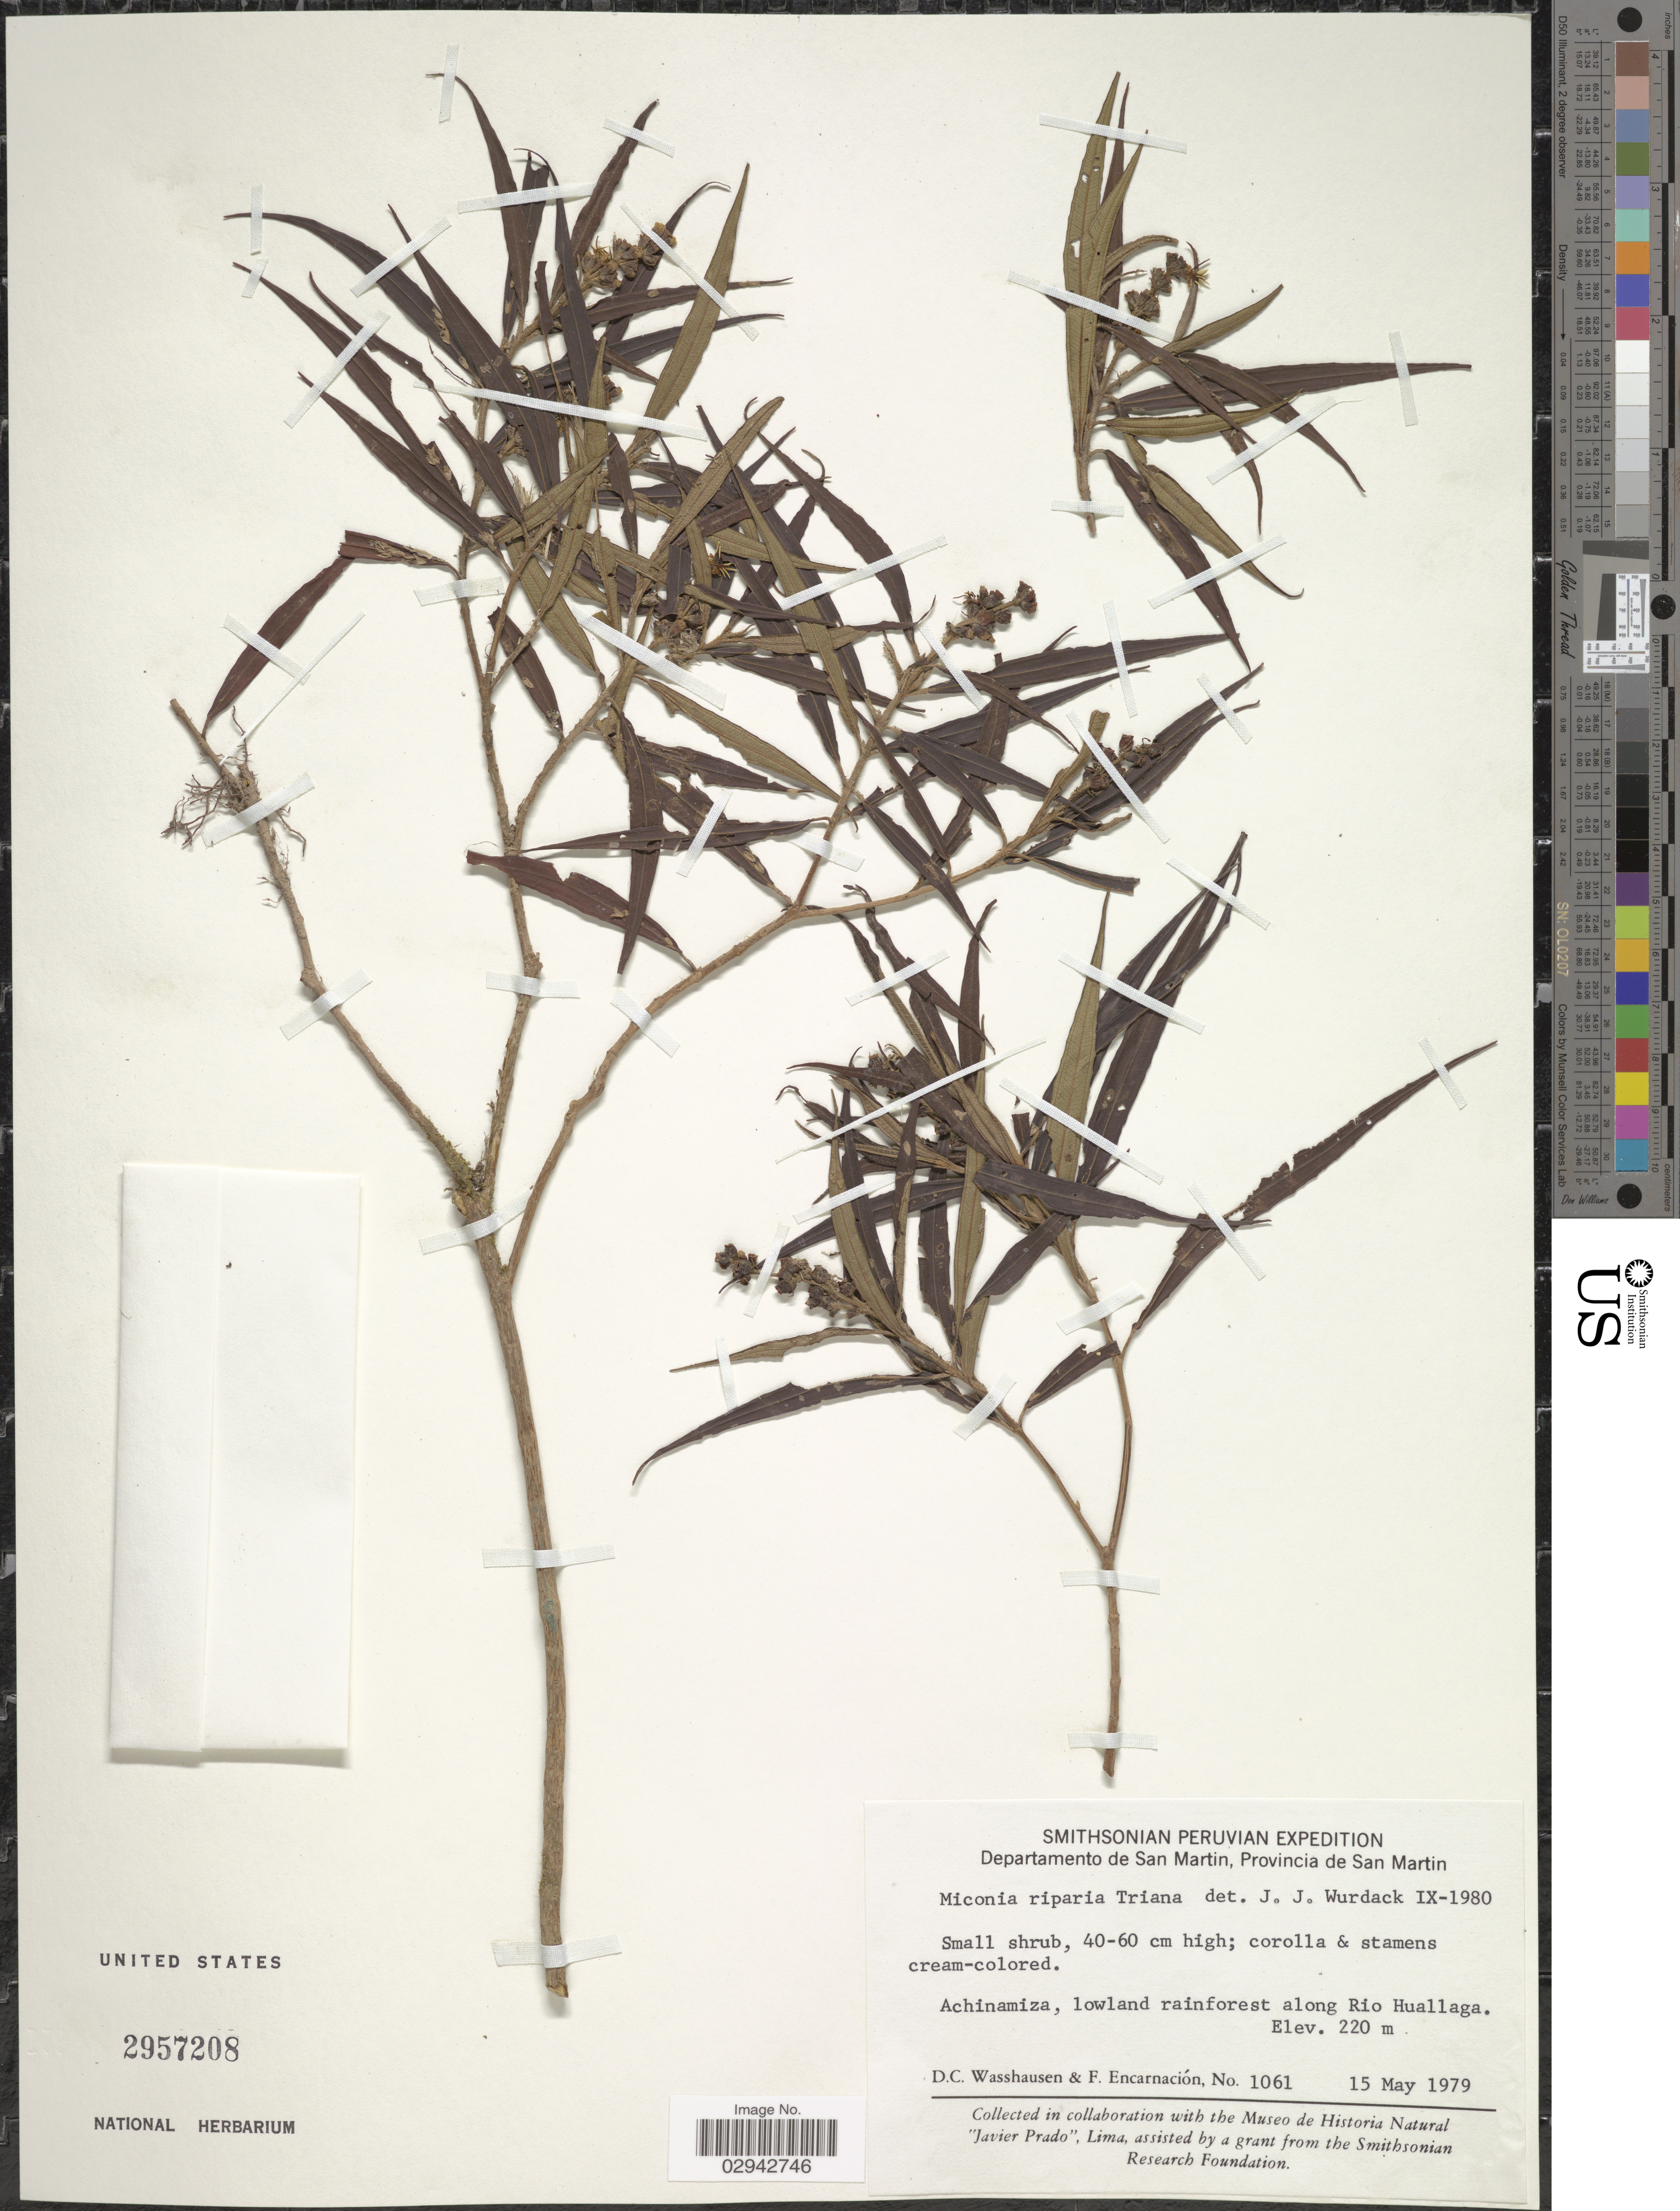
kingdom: Plantae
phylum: Tracheophyta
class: Magnoliopsida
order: Myrtales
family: Melastomataceae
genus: Miconia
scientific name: Miconia riparia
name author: Triana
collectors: D. C. Wasshausen & F. Encarnación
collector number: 1061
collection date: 1979-05-15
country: Peru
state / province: San Martín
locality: Departamento de San Martin, Provincia de San Martin. Achinamiza, lowland rainforest along Rio Huallaga.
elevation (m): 220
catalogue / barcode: US 2957208